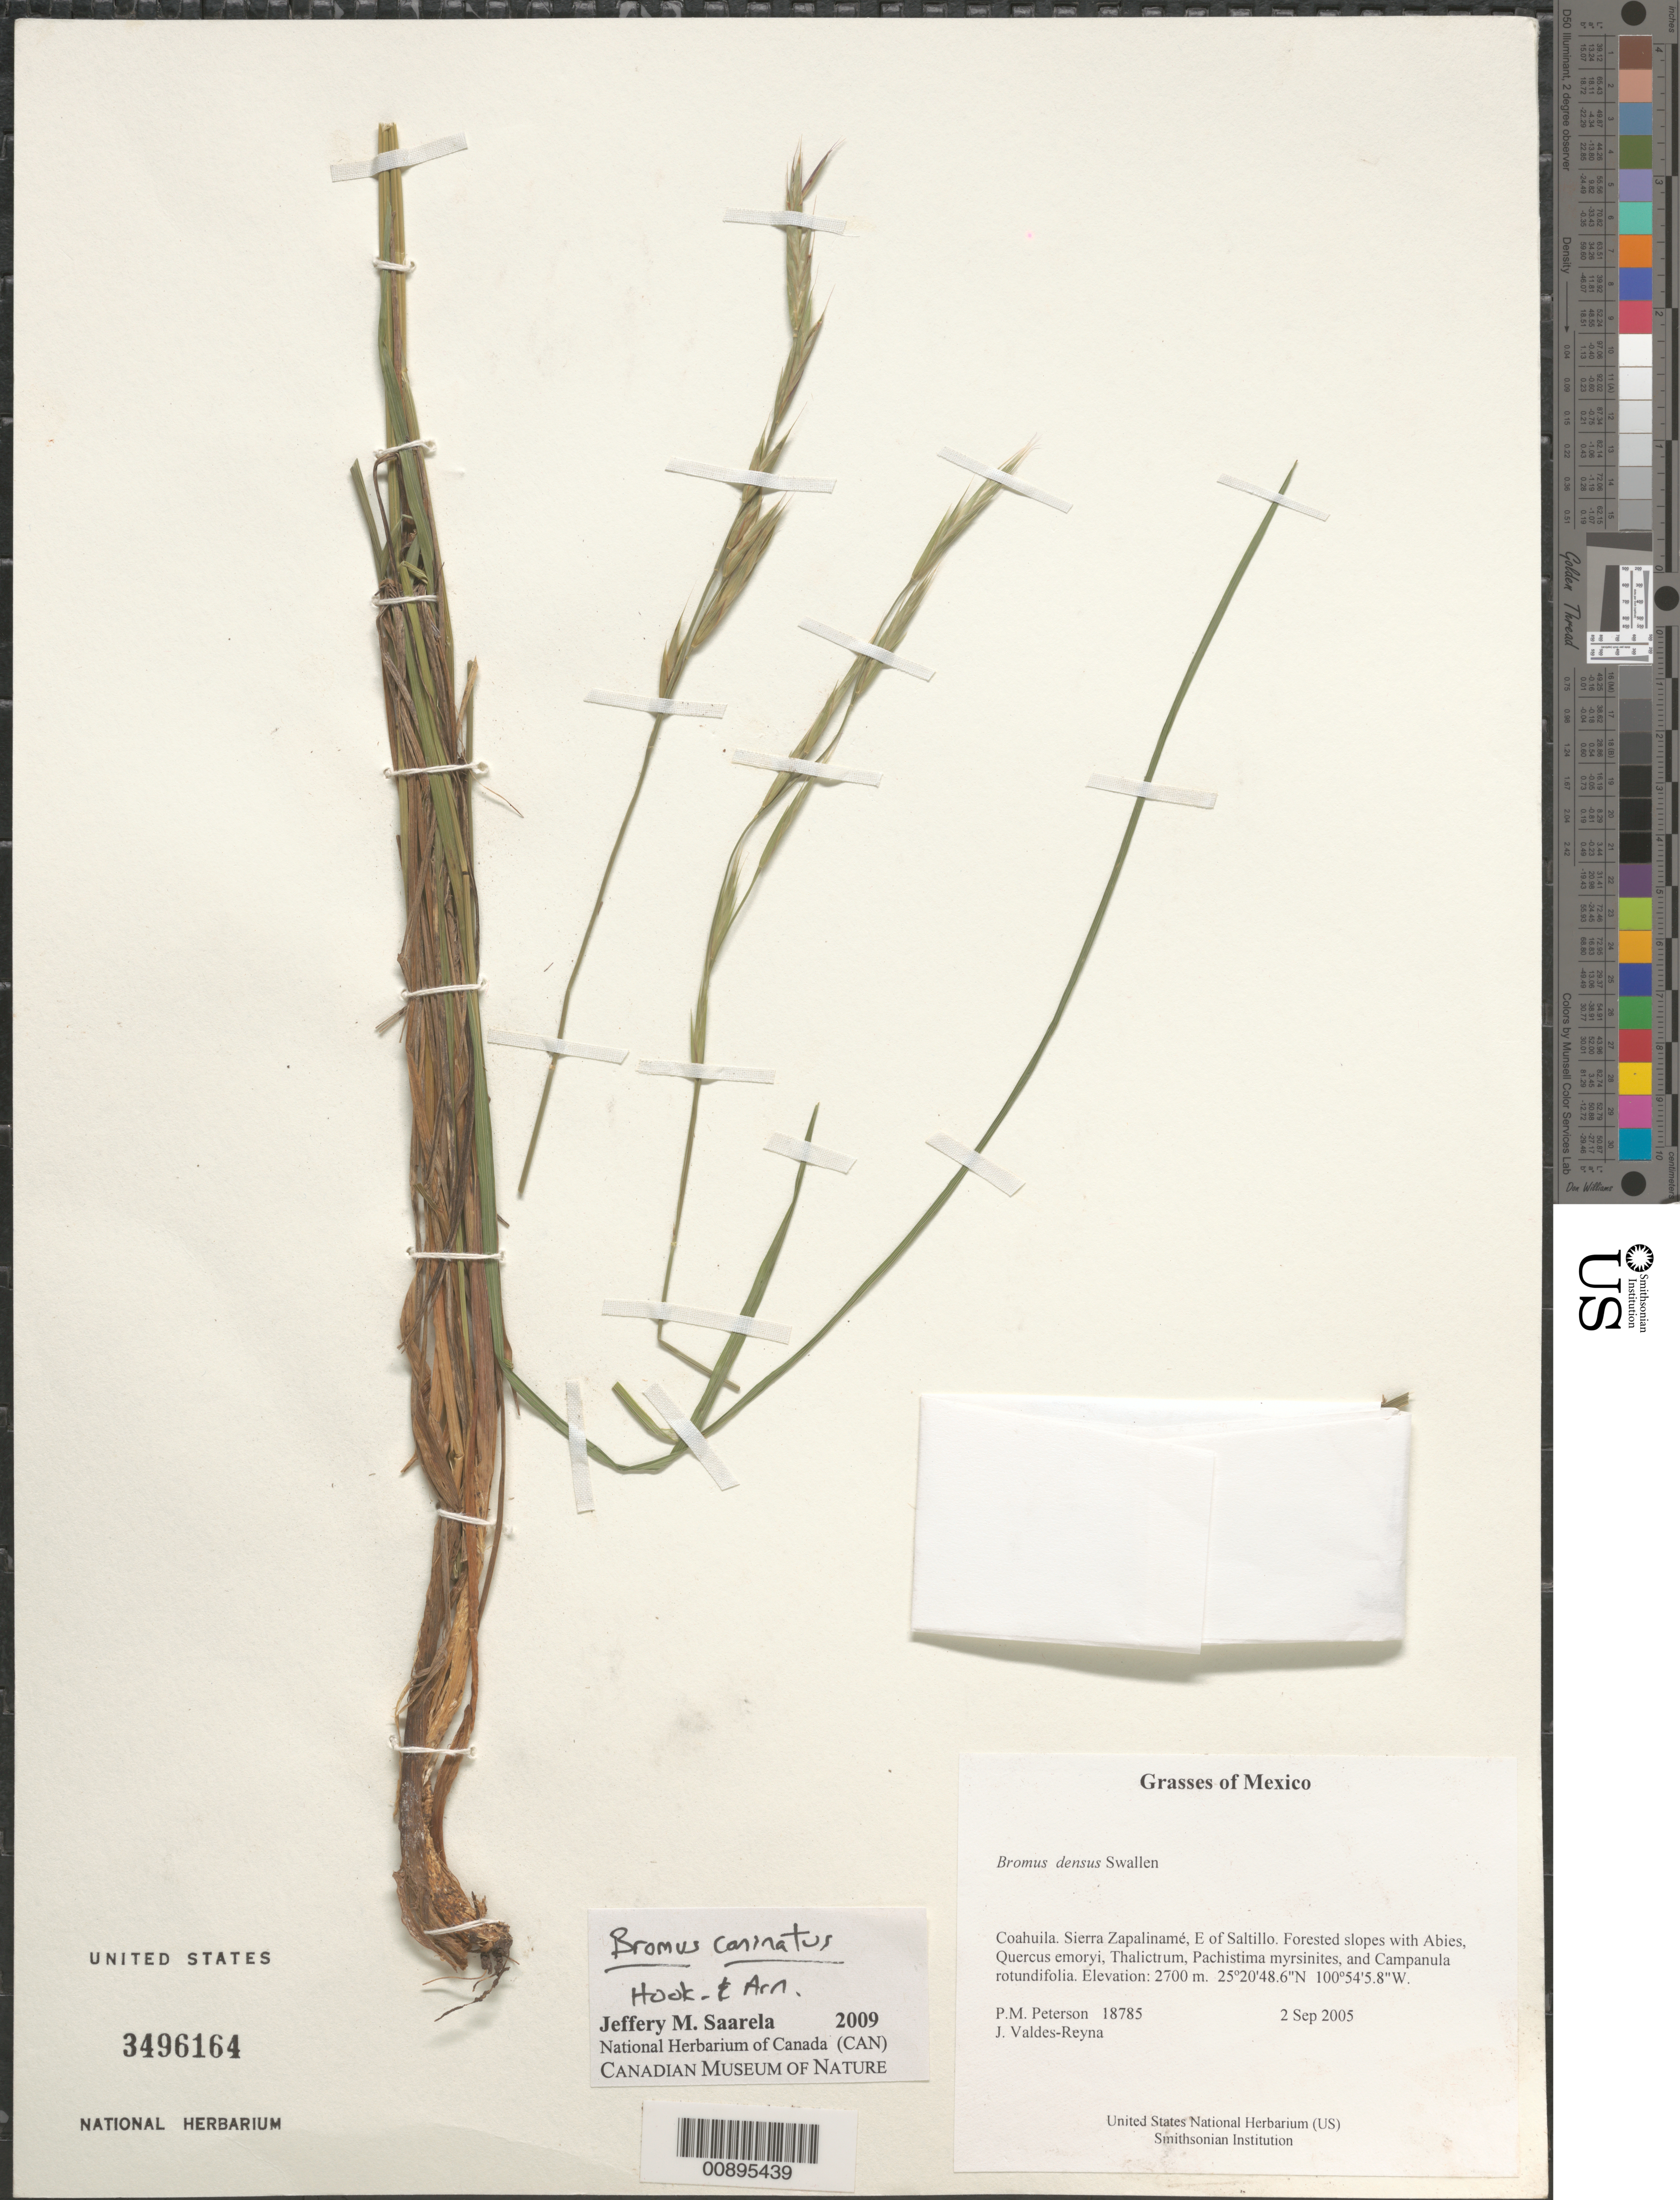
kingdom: Plantae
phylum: Tracheophyta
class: Liliopsida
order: Poales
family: Poaceae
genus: Bromus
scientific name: Bromus carinatus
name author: Hook. & Arn.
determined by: Saarela, J. M., (CAN), Canadian Museum of Nature (CANADA)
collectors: P. M. Peterson & J. Valdés-Reyna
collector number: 18785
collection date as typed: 02 Sep 2005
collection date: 2005-09-02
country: Mexico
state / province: Coahuila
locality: Sierra Zapalinamé, E of Saltillo. Forested slopes with Abies, Quercus emoryi, Thalictrum, Pachistima myrsinites, and Campanula rotundifolia.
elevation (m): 2700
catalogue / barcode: US 3496164